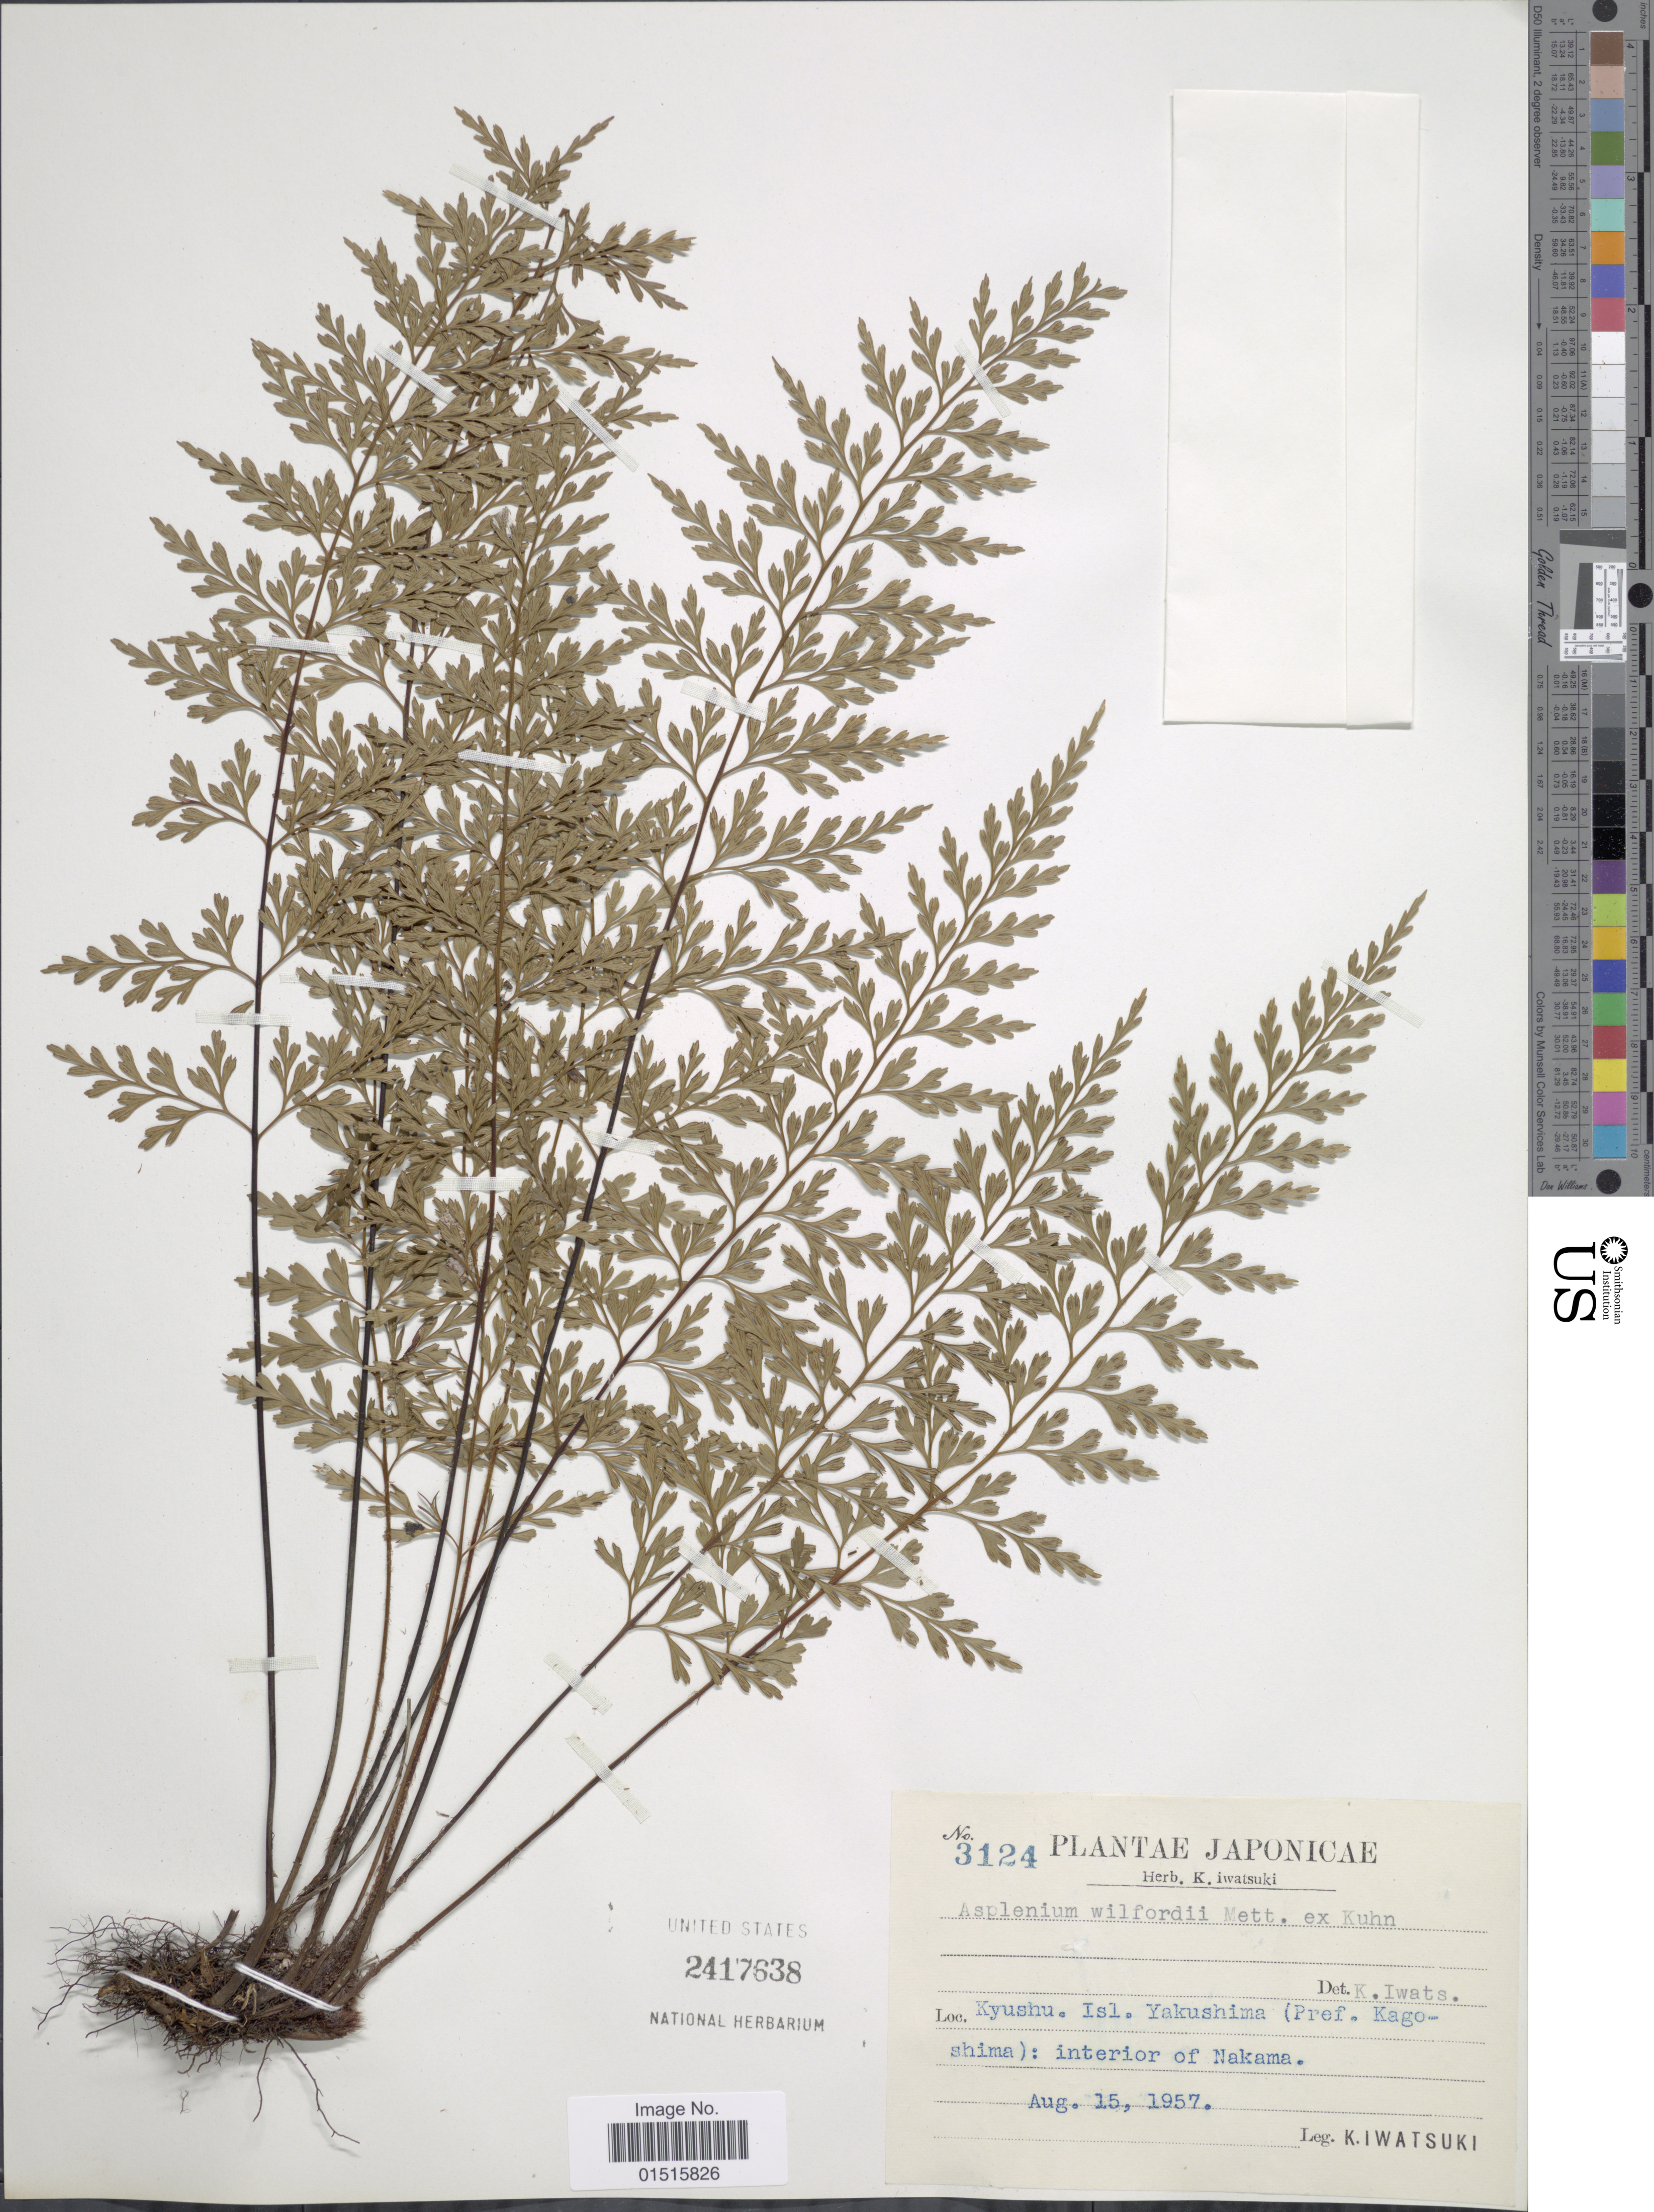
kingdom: Plantae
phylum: Tracheophyta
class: Polypodiopsida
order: Polypodiales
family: Aspleniaceae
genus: Asplenium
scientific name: Asplenium wilfordii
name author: Mett. ex Kuhn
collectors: K. Iwatsuki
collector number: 3124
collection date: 1957-08-15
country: Japan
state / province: Kagosima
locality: Kyushu. Isl. Yakushima (Pref. Kagoshima): interior of Nakama.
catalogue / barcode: US 2417638